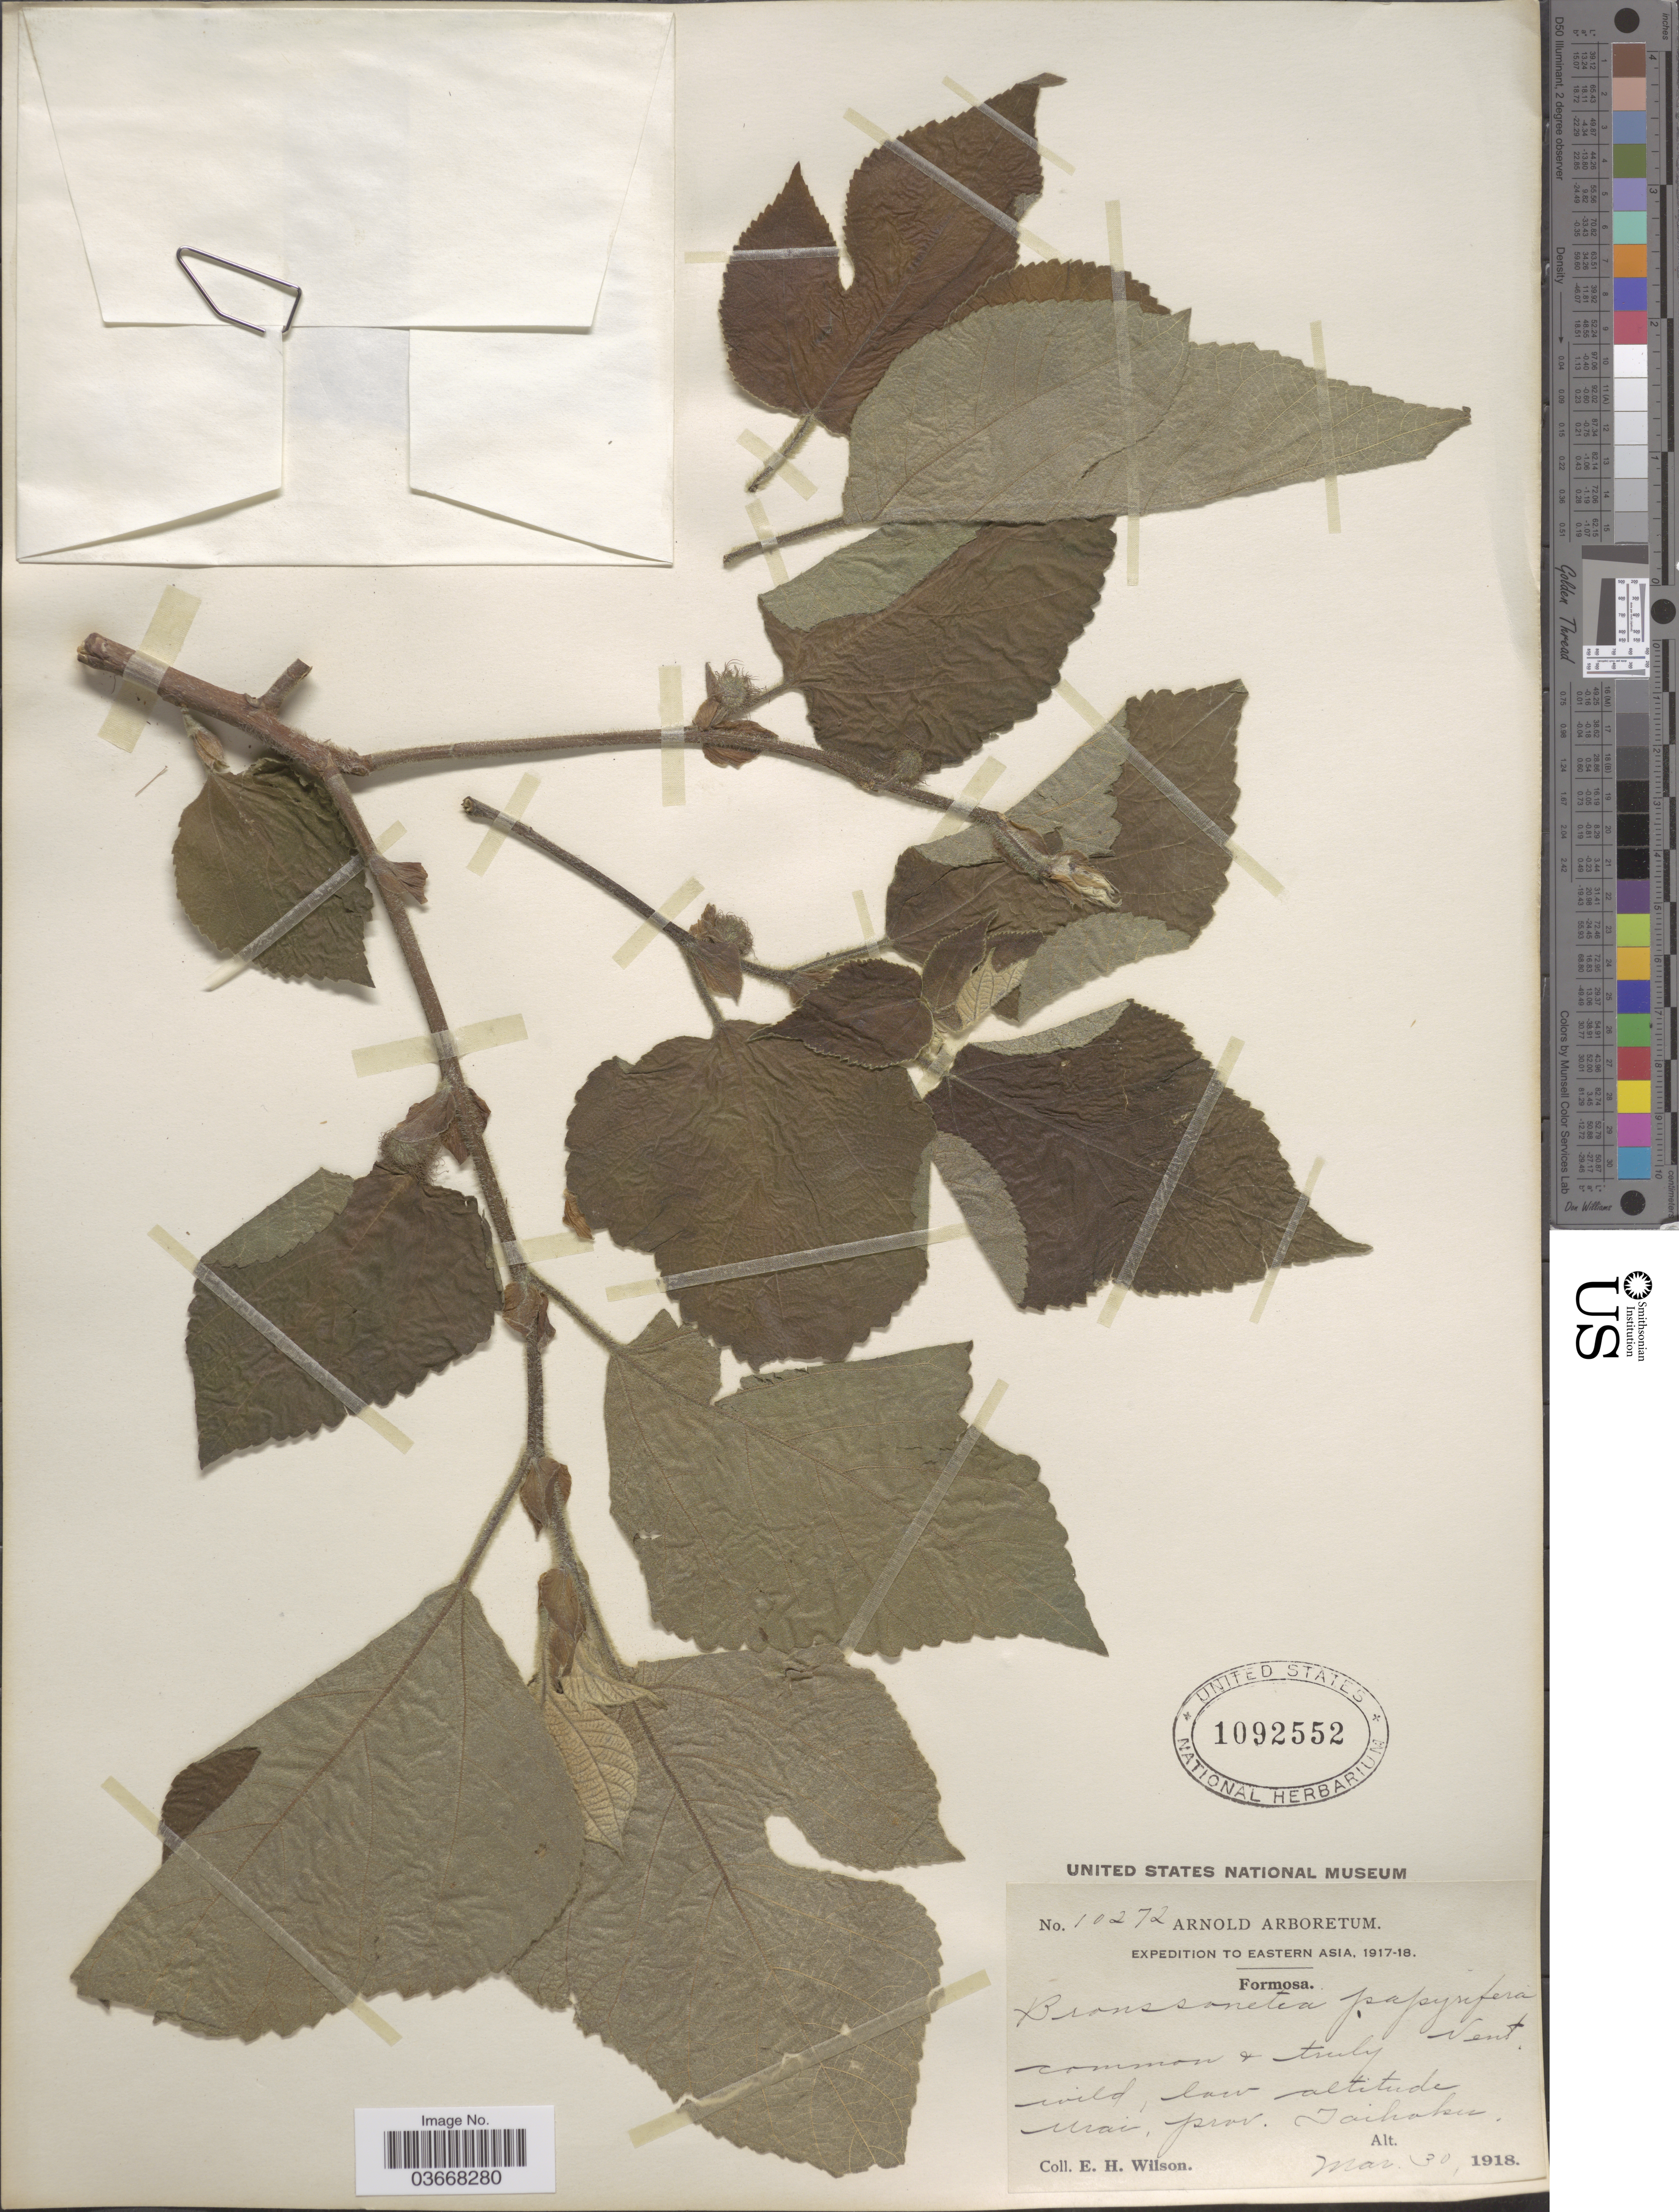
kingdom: Plantae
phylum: Tracheophyta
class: Magnoliopsida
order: Rosales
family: Moraceae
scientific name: Broussoneta papyrifera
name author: (L.) L'Hér. ex Vent.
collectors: E. Wilson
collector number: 10272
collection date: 1918-03-30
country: Taiwan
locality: Eastern Asia. Formosa. Urai, prov. Taihoku.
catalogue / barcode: US 1092552